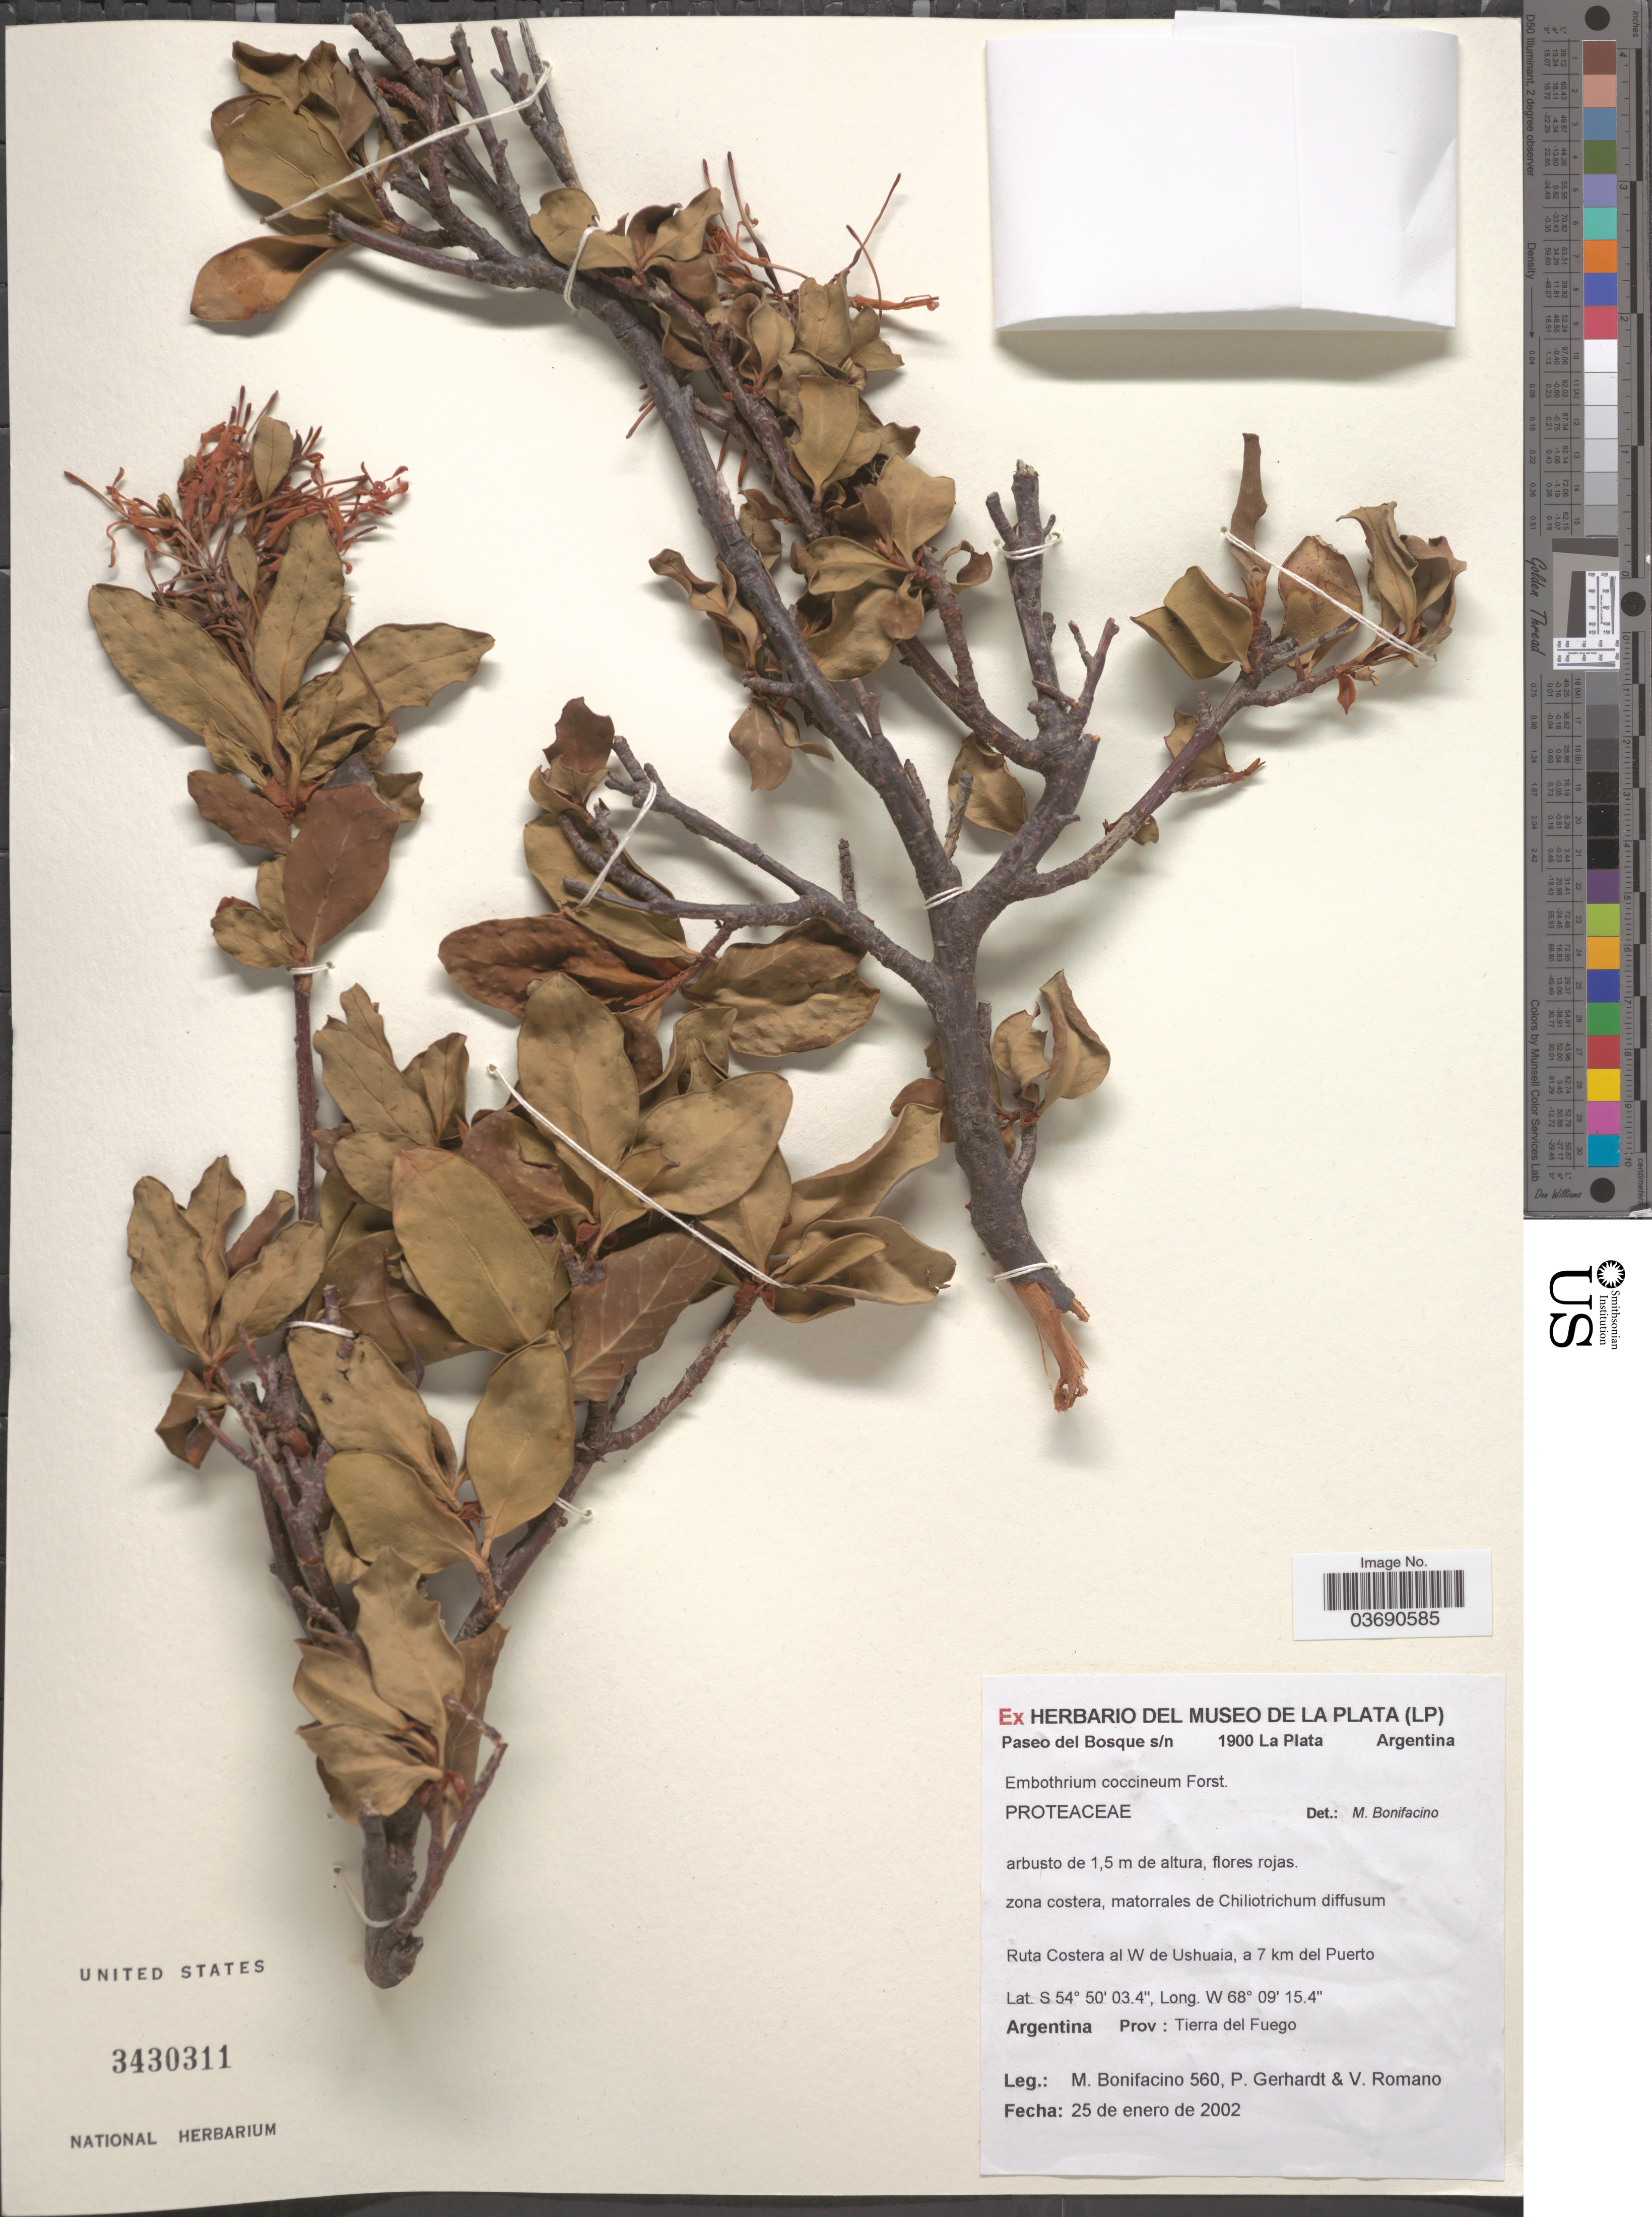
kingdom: Plantae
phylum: Tracheophyta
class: Magnoliopsida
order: Proteales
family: Proteaceae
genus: Embothrium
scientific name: Embothrium coccineum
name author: J.R. Forst. & G. Forst.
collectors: M. Bonifacino, P. Gerhardt & V. Romano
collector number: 0560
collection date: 2002-01-25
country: Argentina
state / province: Tierra del Fuego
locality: Ruta Costera al W de Ushuaia, a 7 km del Puerto.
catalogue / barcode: US 3430311